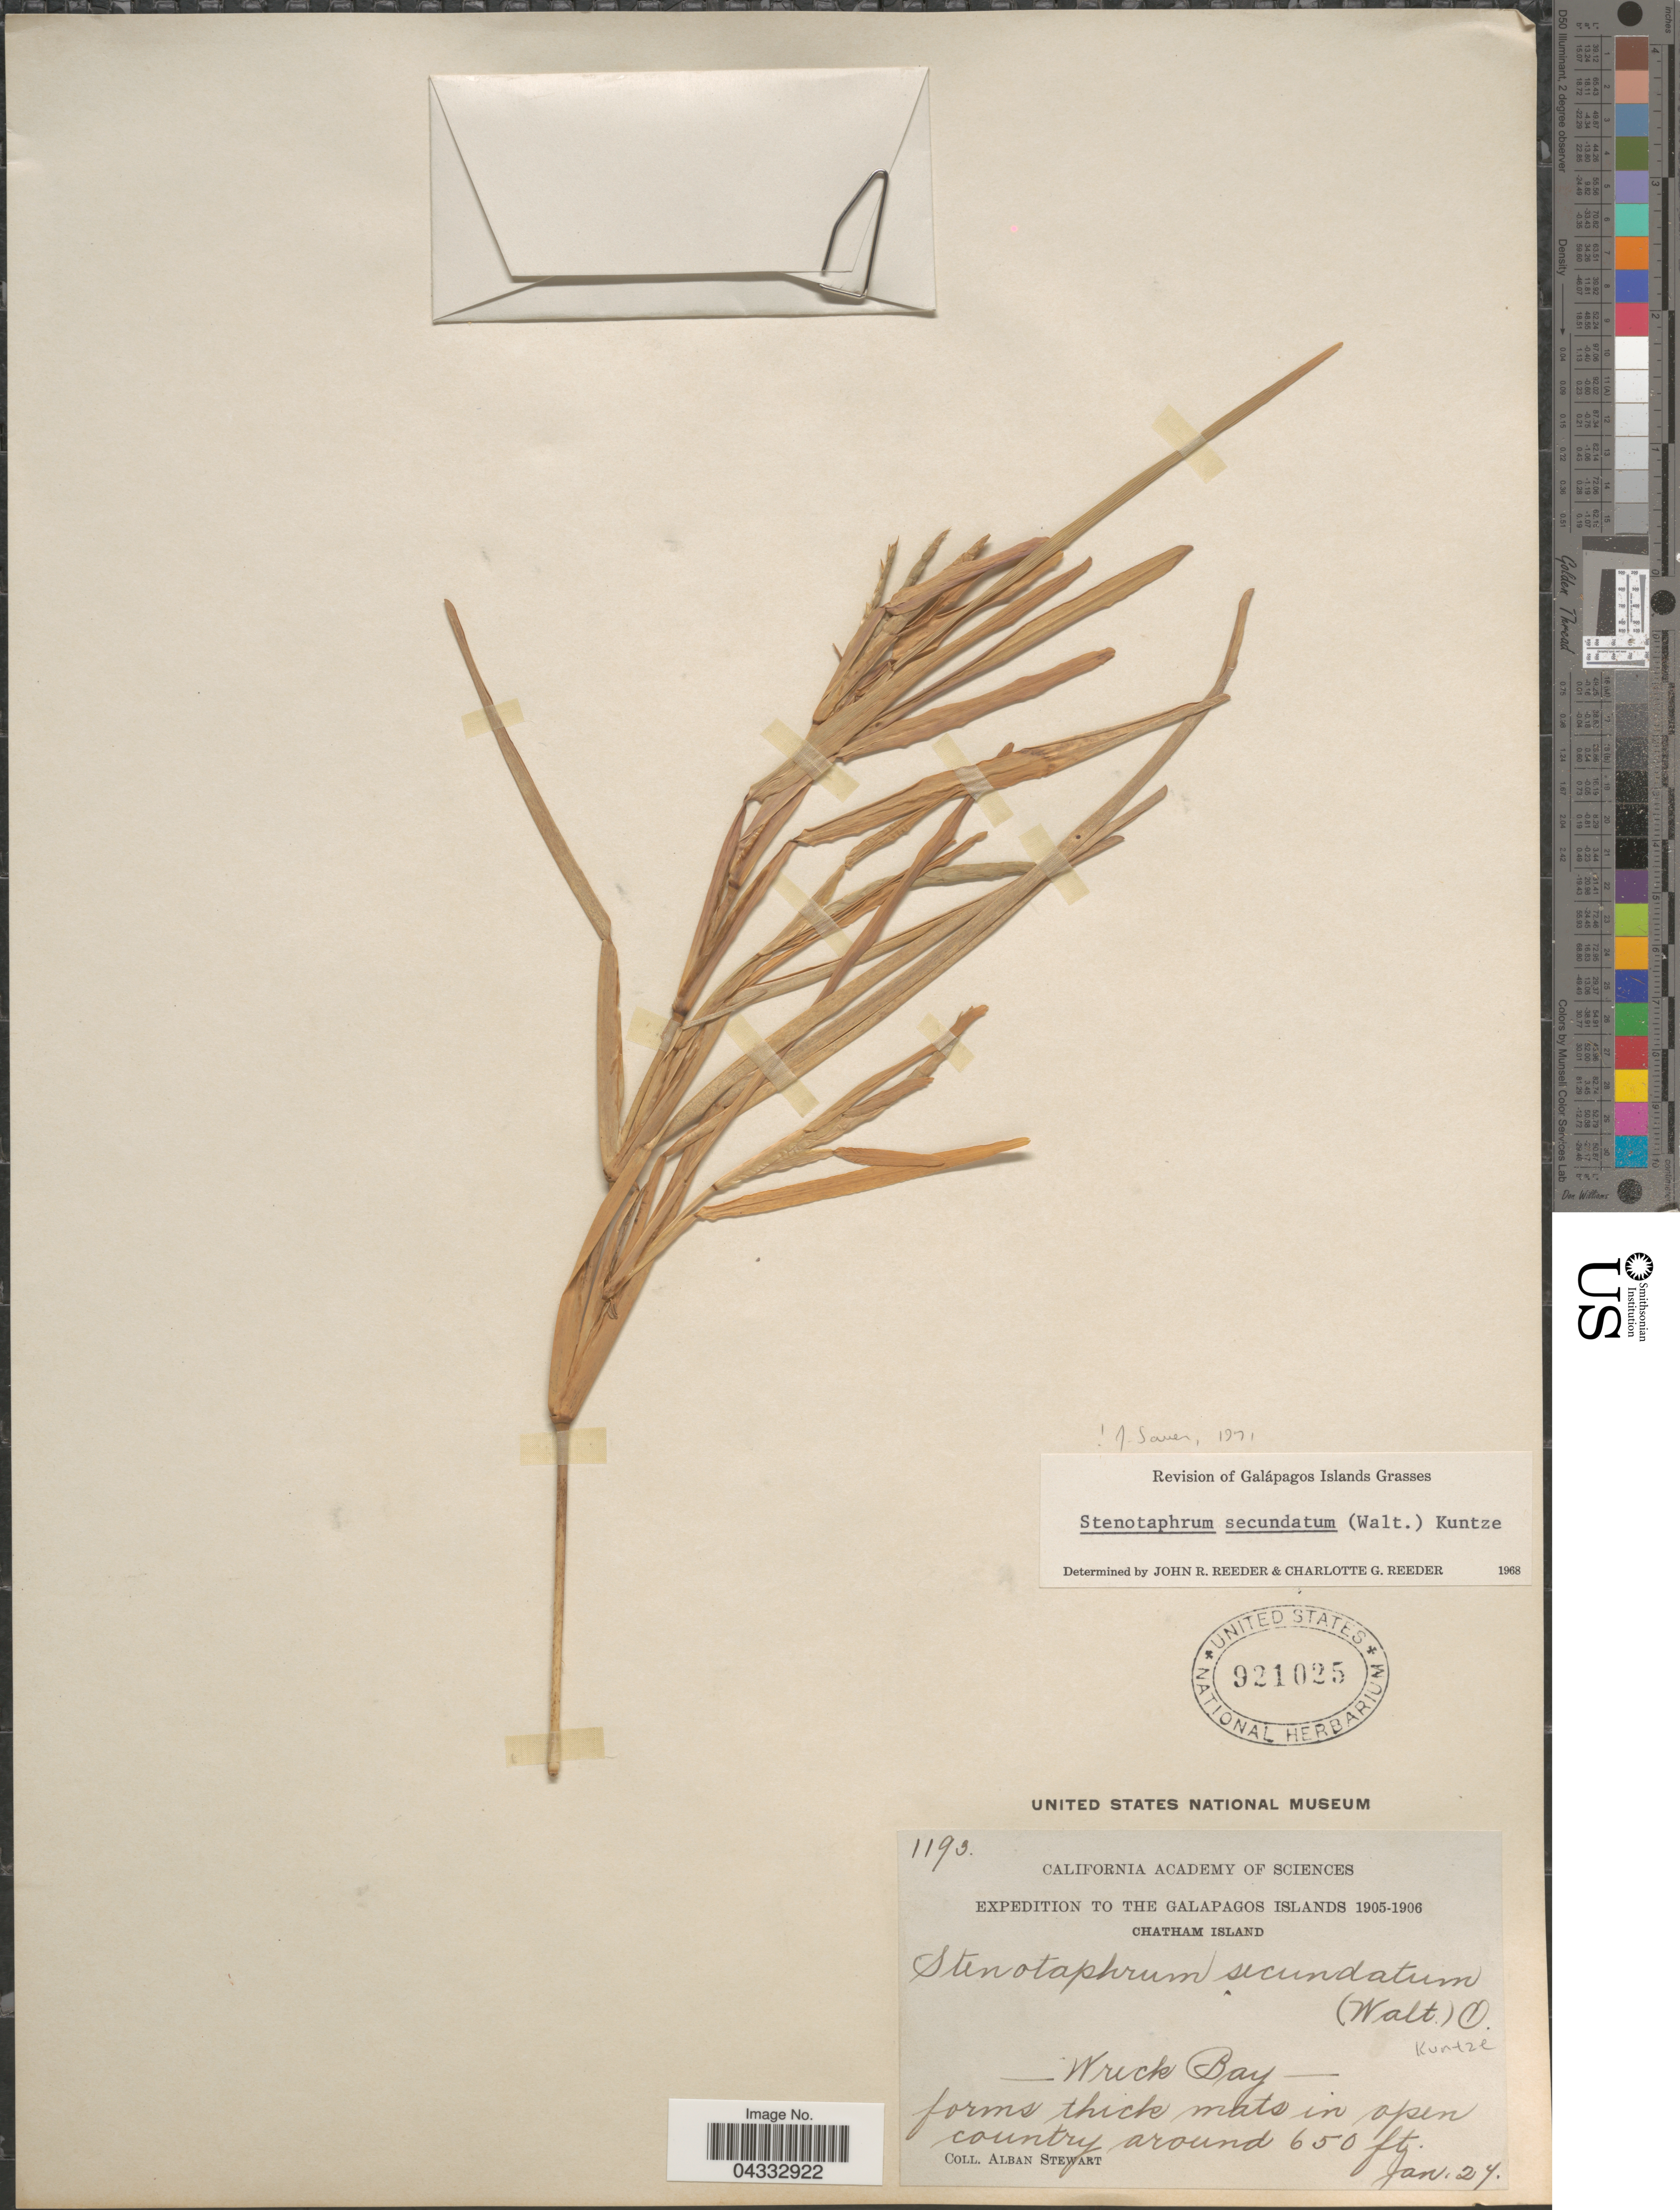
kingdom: Plantae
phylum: Tracheophyta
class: Liliopsida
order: Poales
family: Poaceae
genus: Stenotaphrum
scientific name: Stenotaphrum secundatum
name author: (Walter) Kuntze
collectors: A. Stewart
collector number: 1193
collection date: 1905-01-27/1906-01-27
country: Ecuador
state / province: Colón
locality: Expedition of The Galapagos Islands 1905-1906. Chatham Island. Wrick Bay. Forms thick mats in open country.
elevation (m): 198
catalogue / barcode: US 921025